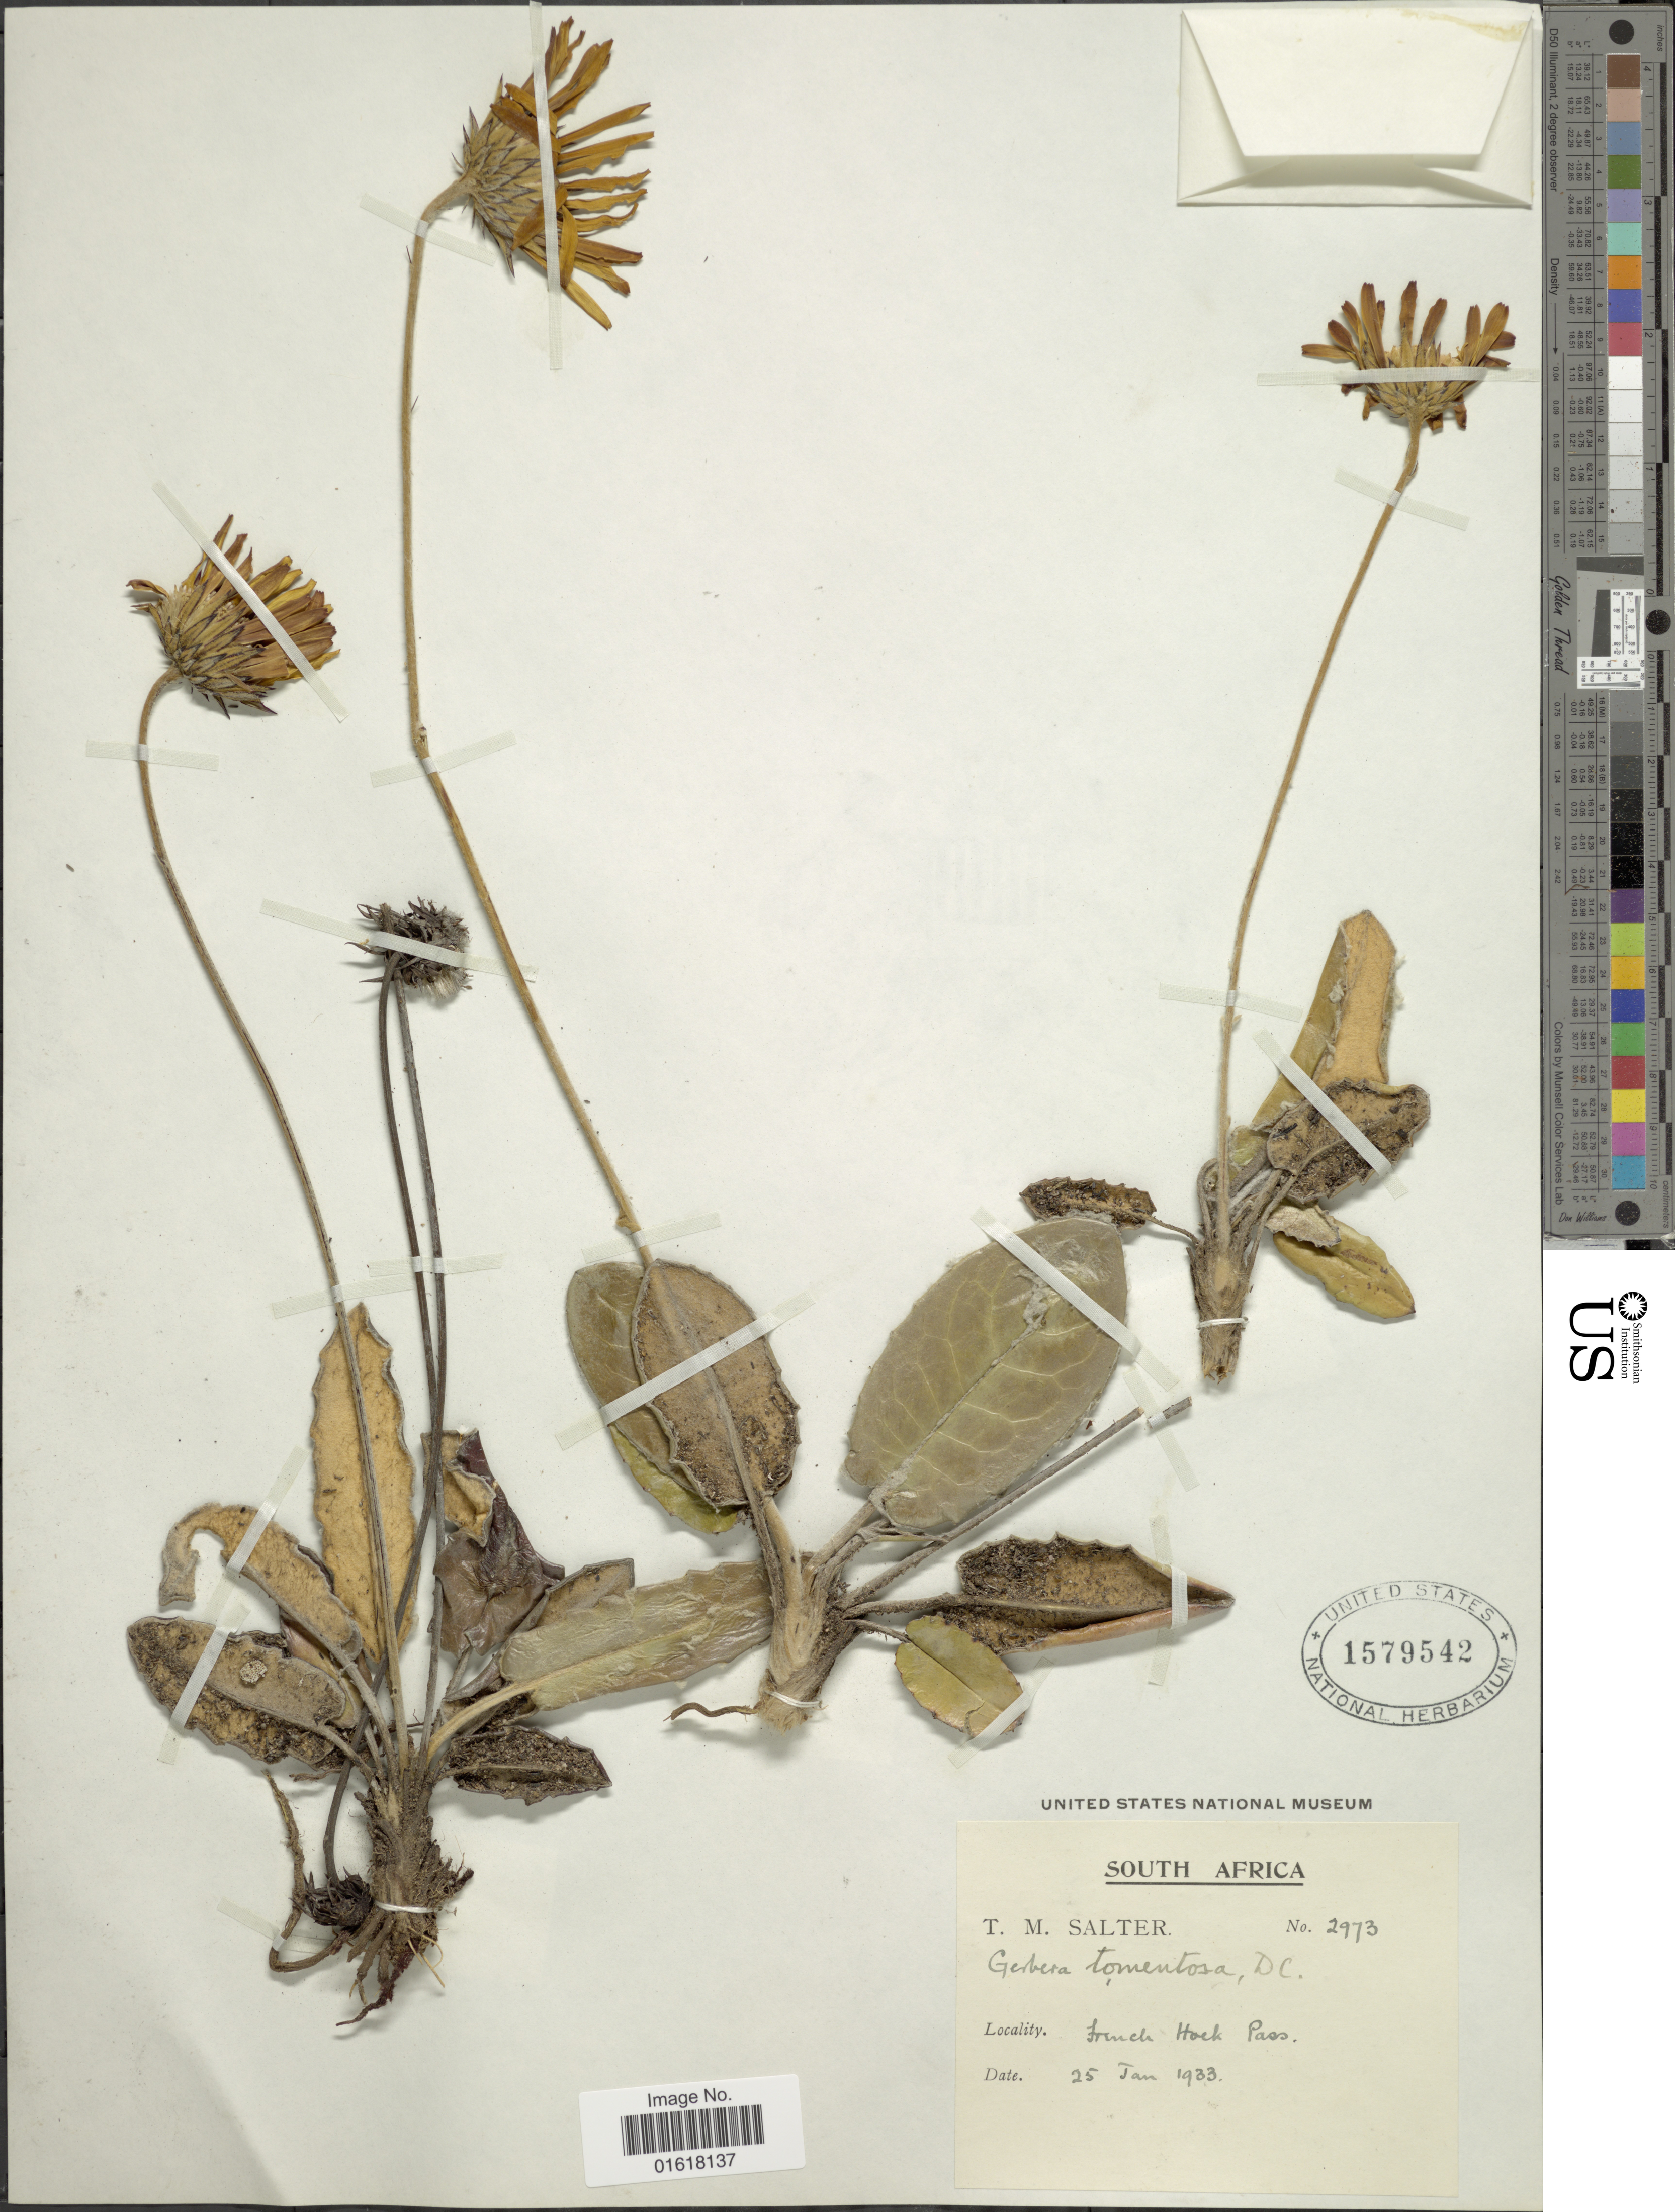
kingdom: Plantae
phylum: Tracheophyta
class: Magnoliopsida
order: Asterales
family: Asteraceae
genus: Gerbera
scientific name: Gerbera tomentosa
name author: DC.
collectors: T. Salter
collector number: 2973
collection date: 1933-01-25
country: South Africa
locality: French Hoek Pass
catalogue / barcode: US 1579542